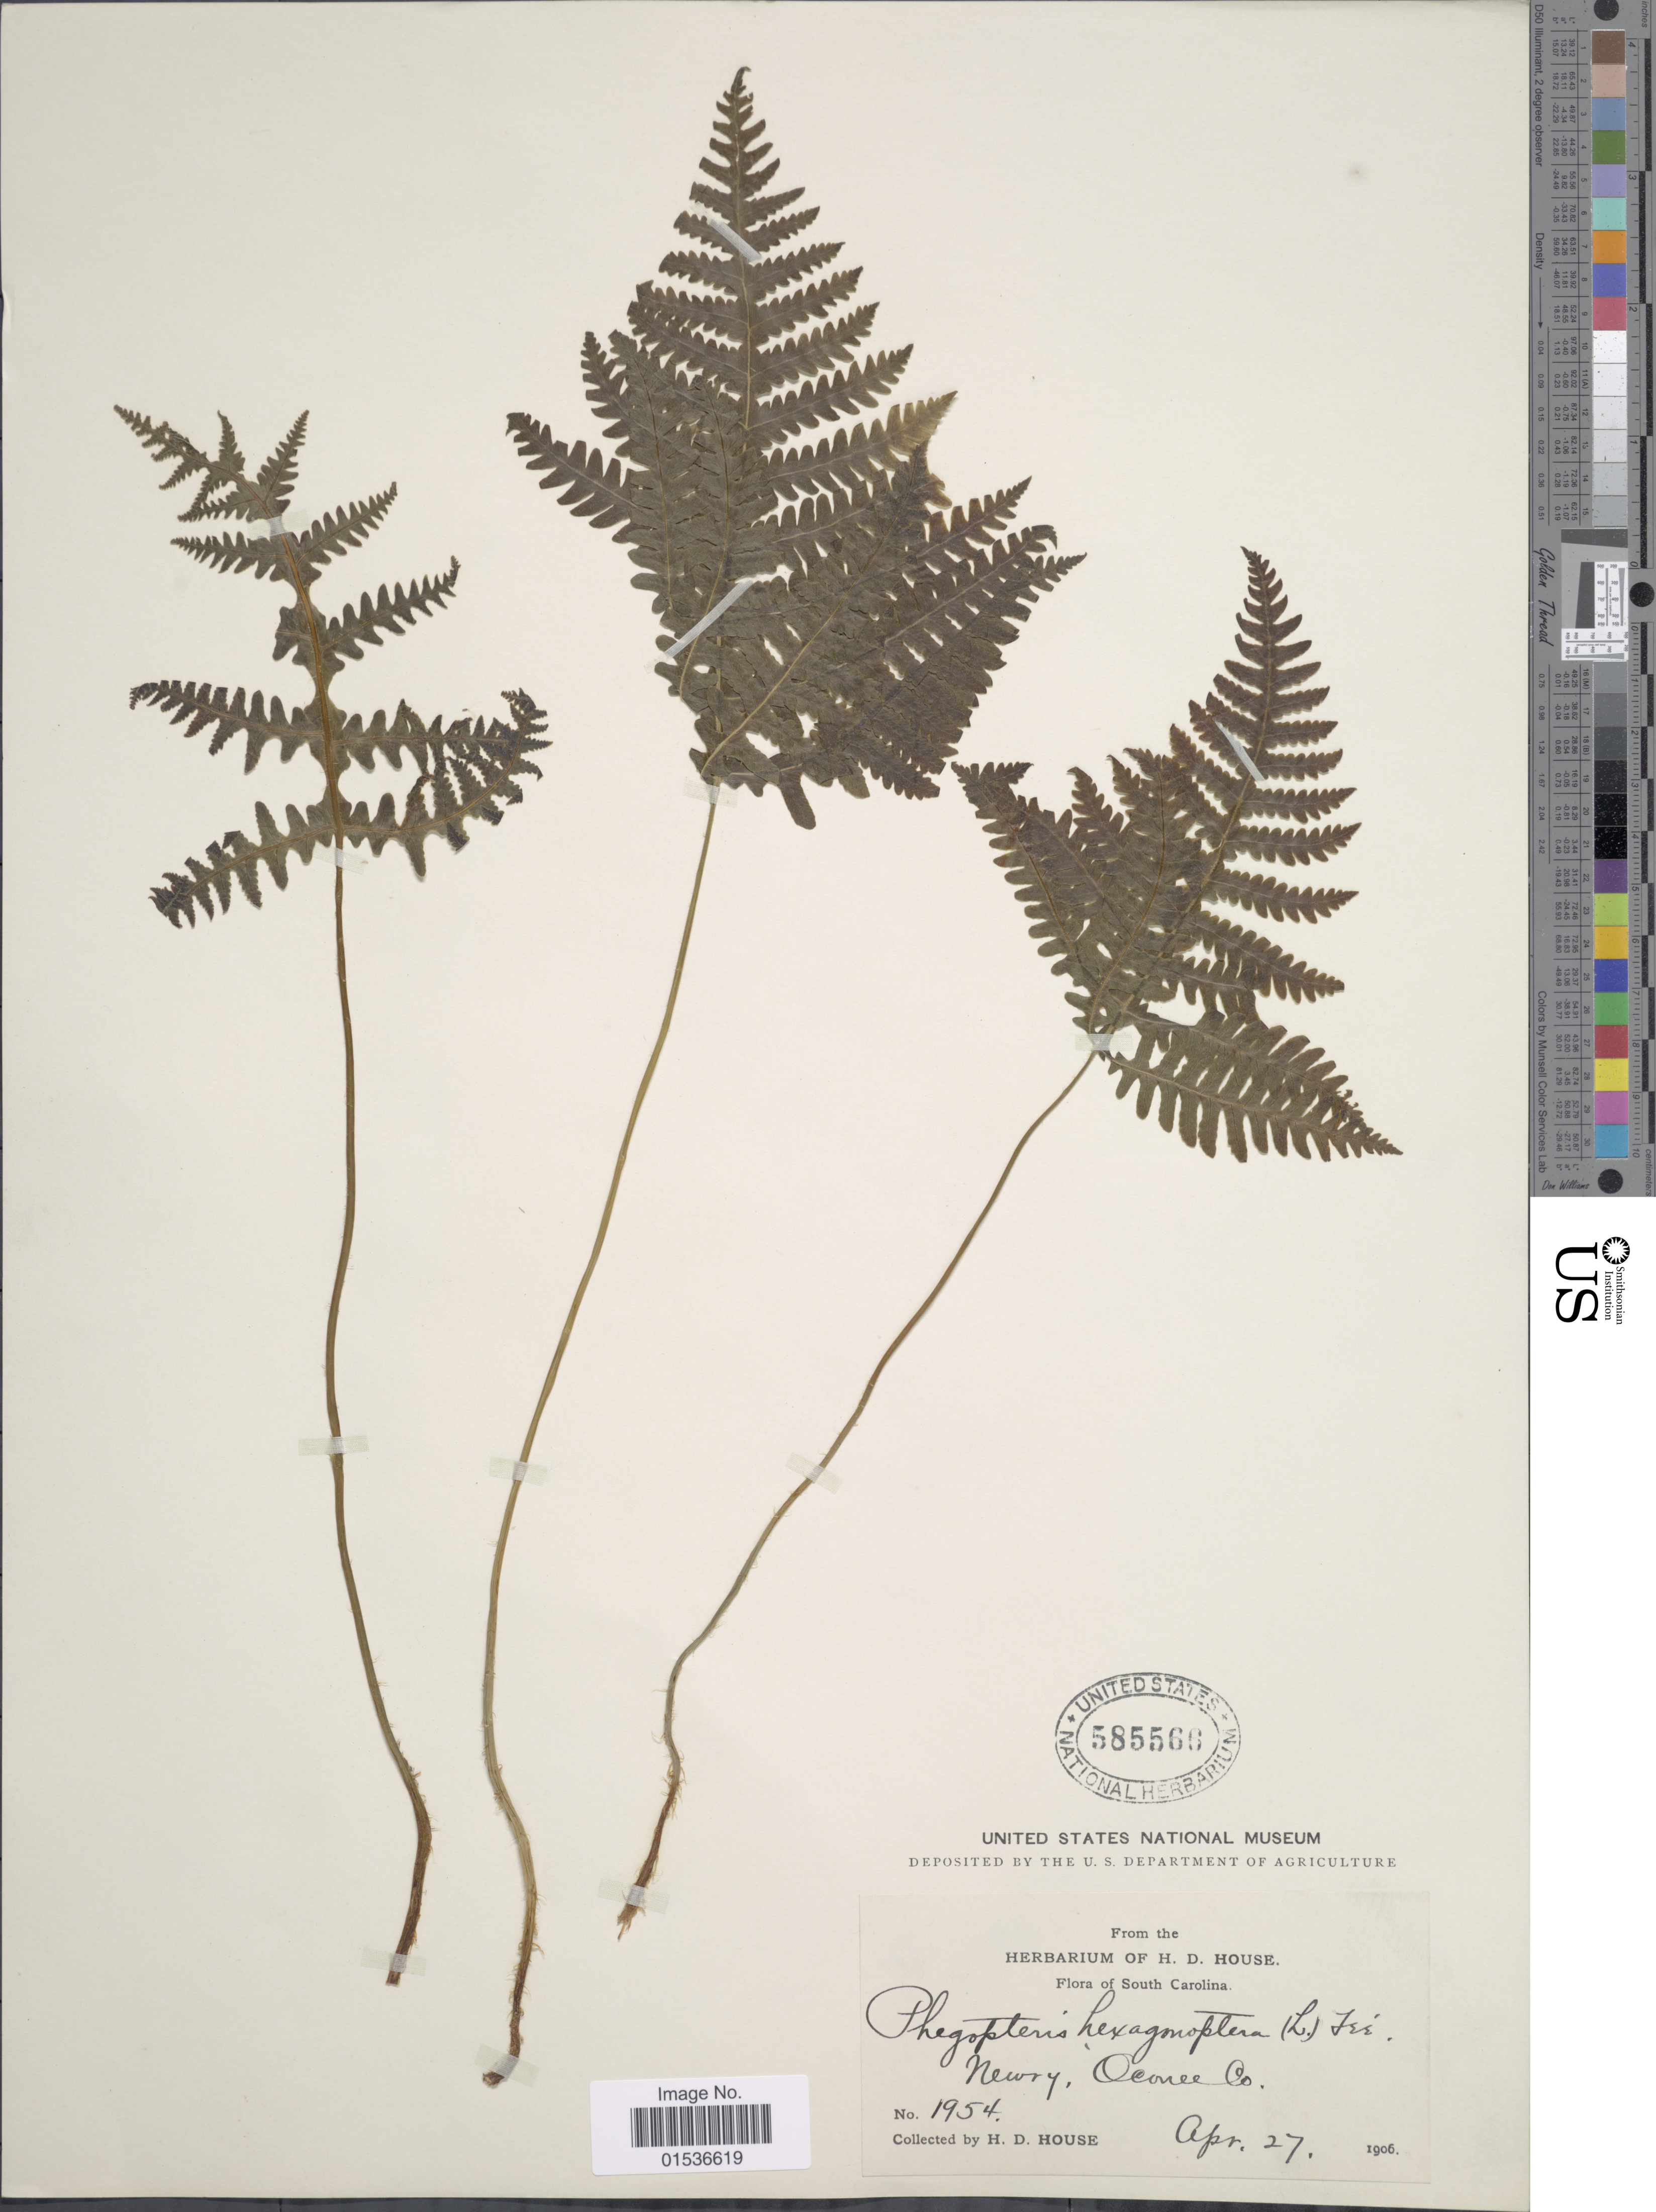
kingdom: Plantae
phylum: Tracheophyta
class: Polypodiopsida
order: Polypodiales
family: Thelypteridaceae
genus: Phegopteris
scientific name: Phegopteris hexagonoptera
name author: (Michx.) Fée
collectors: H. D. House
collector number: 1954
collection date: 1906-04-27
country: United States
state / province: South Carolina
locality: South Carlolina, Newry, Oconee Co.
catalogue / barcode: US 585566